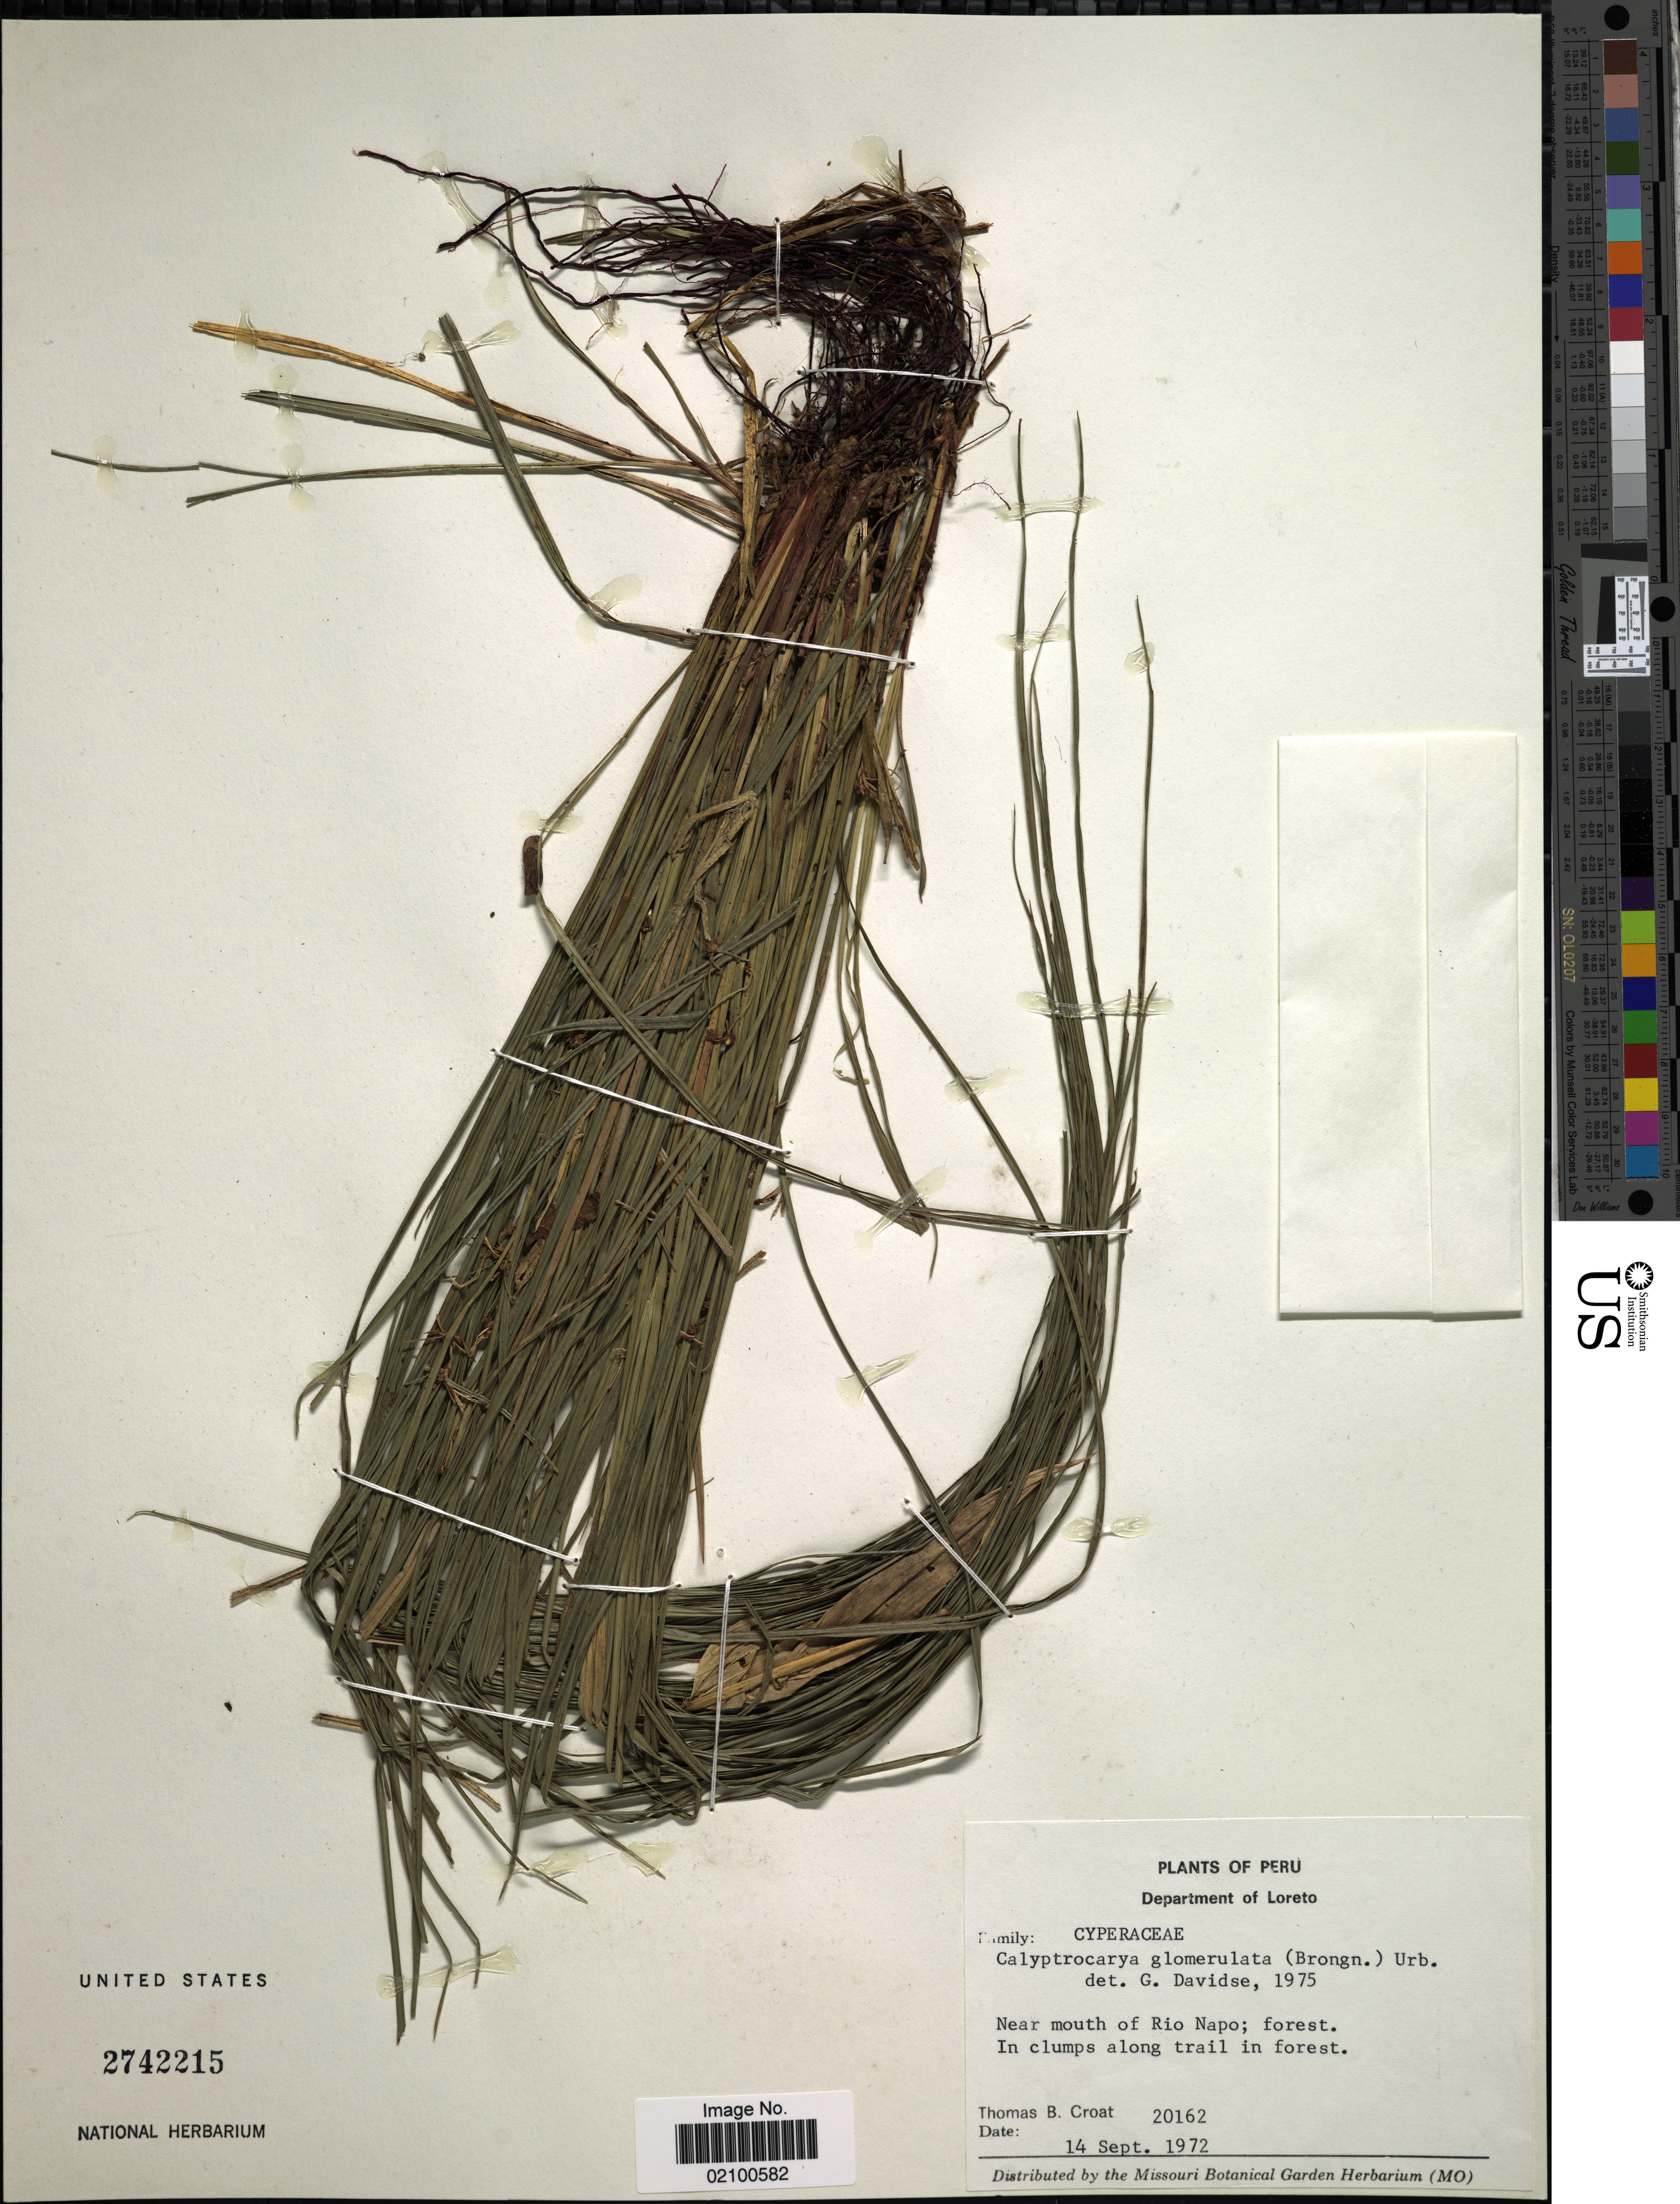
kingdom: Plantae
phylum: Tracheophyta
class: Liliopsida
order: Poales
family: Cyperaceae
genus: Calyptrocarya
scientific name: Calyptrocarya glomerulata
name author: (Brongn.) Urb.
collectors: T. B. Croat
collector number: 20162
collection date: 1972-09-14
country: Peru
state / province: Loreto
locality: Department of Loreto. Near mouth of Rio Napo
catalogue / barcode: US 2742215